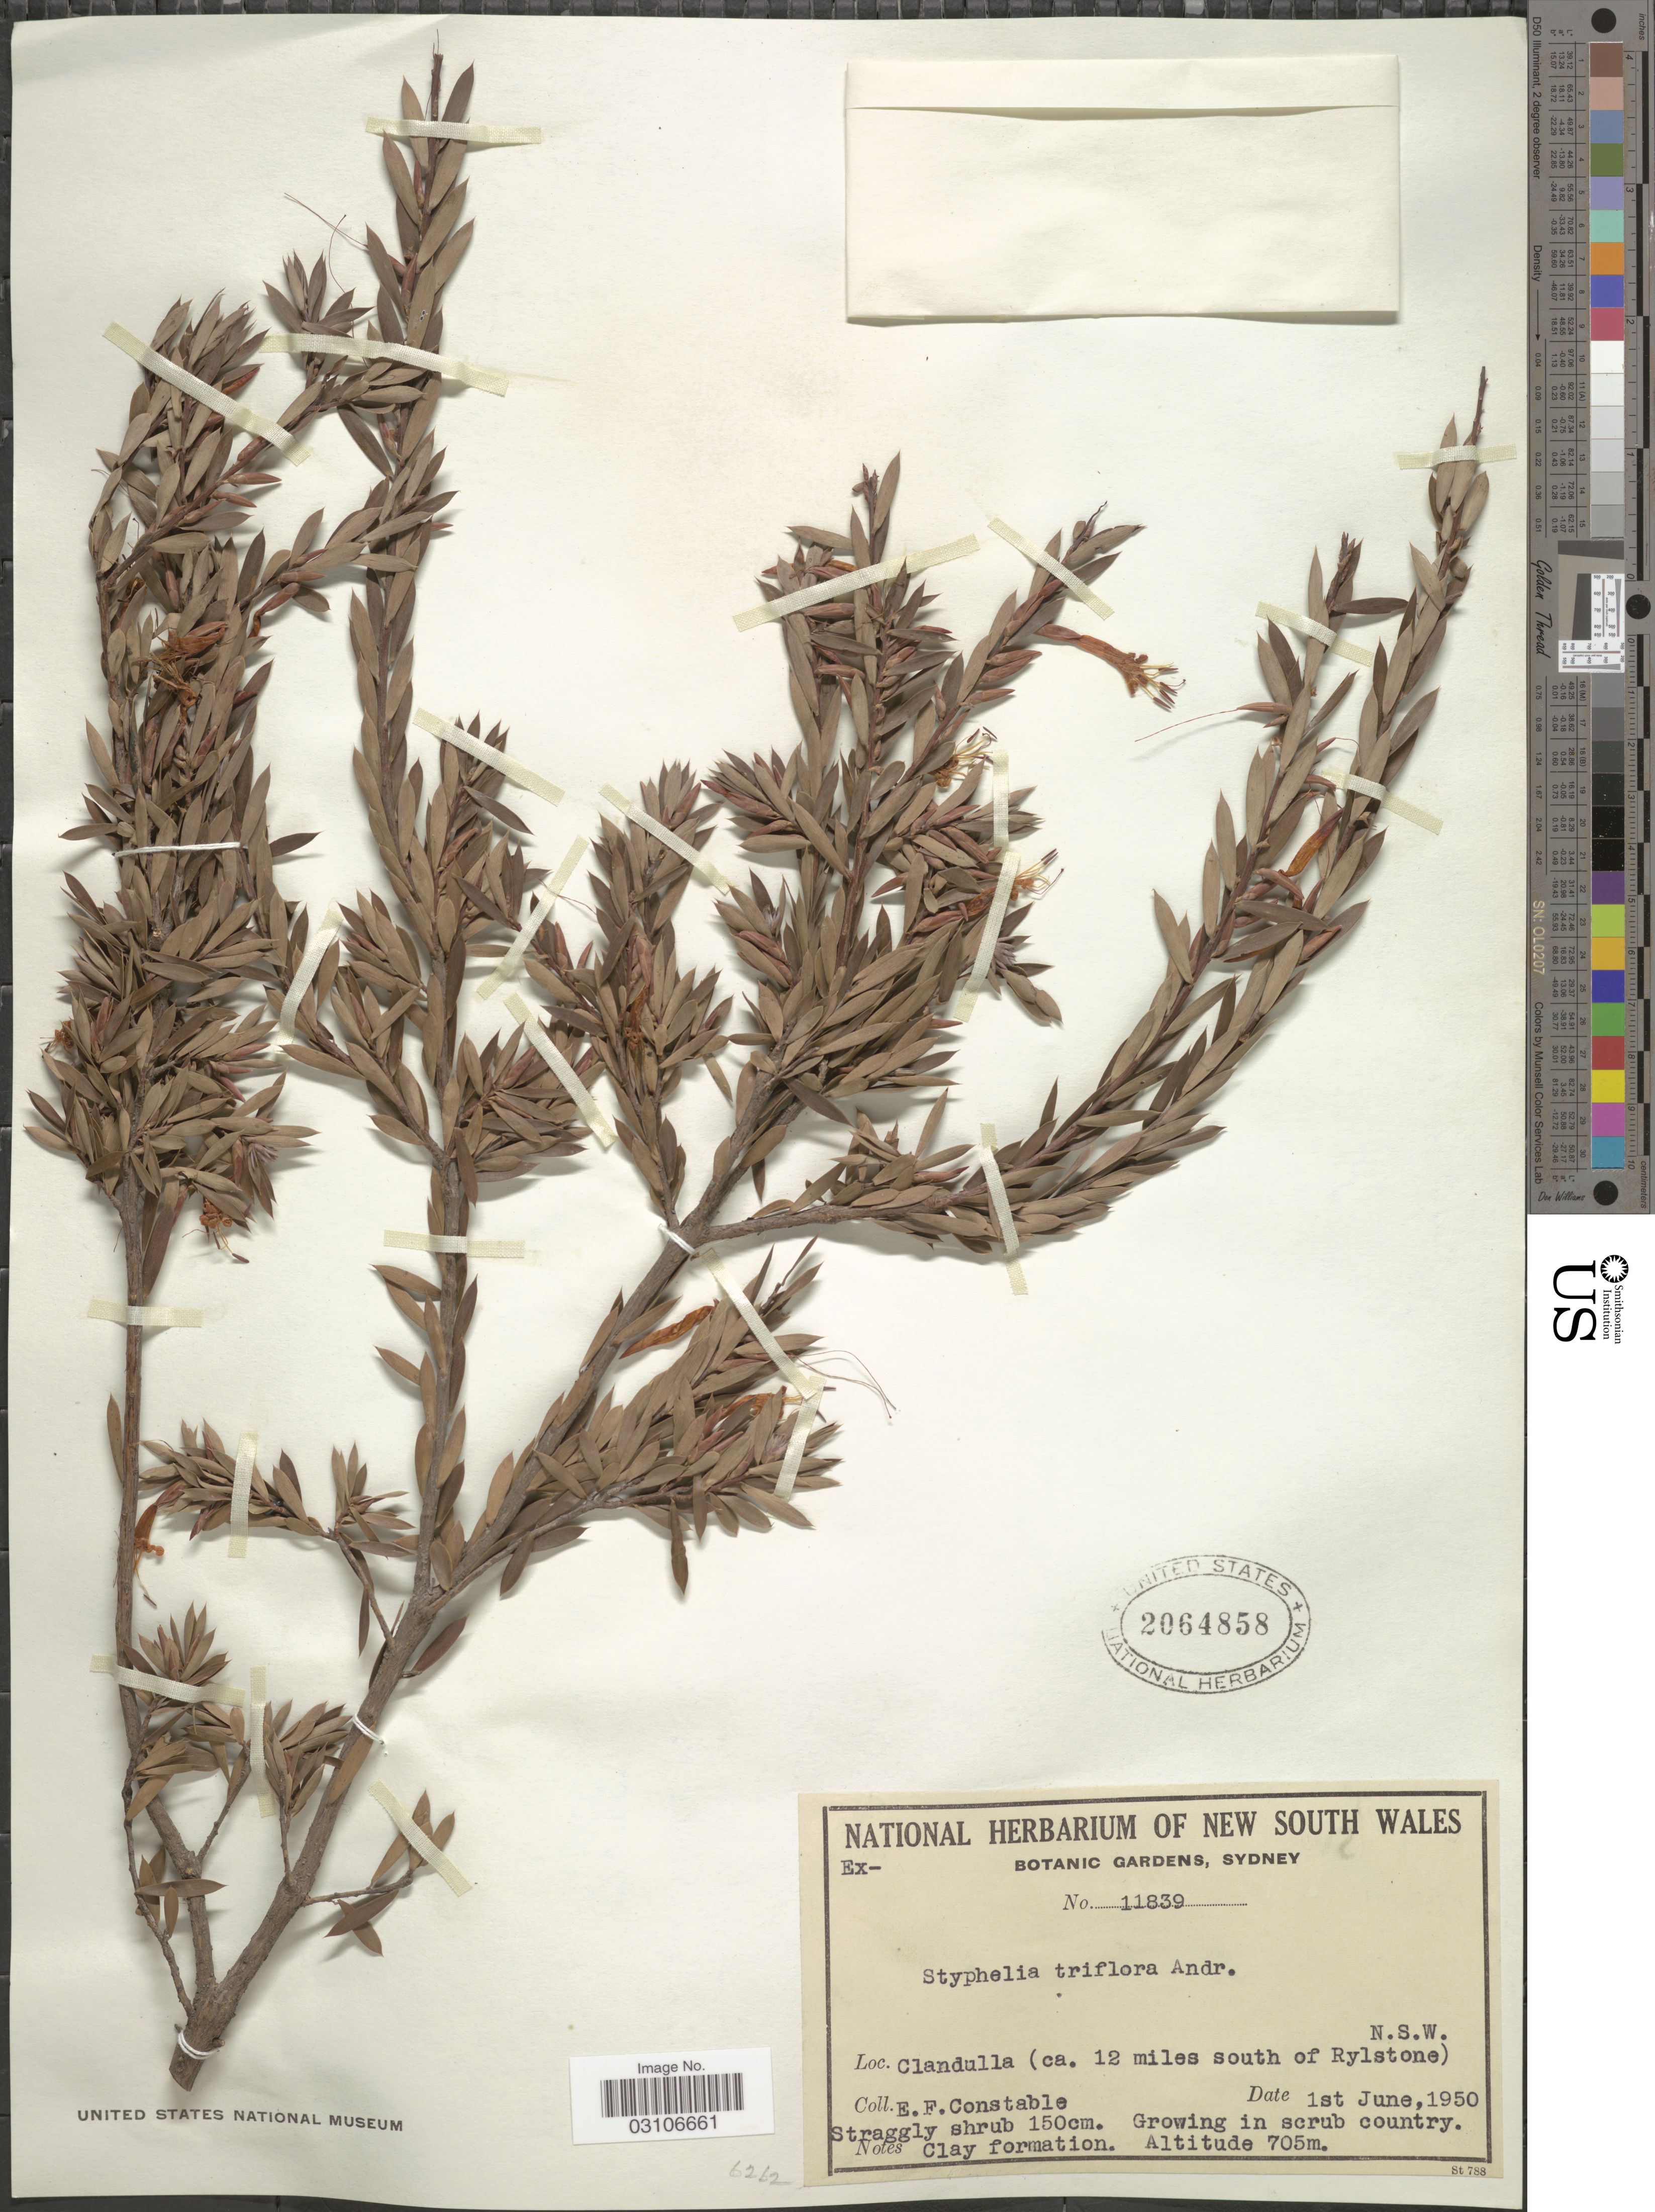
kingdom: Plantae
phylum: Tracheophyta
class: Magnoliopsida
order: Ericales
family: Ericaceae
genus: Styphelia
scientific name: Styphelia triflora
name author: Andrews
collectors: E. F. Constable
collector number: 11839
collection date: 1950-06-01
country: Australia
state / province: New South Wales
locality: Clandulla (ca. 12 miles south of Rylstone).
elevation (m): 705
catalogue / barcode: US 2064858